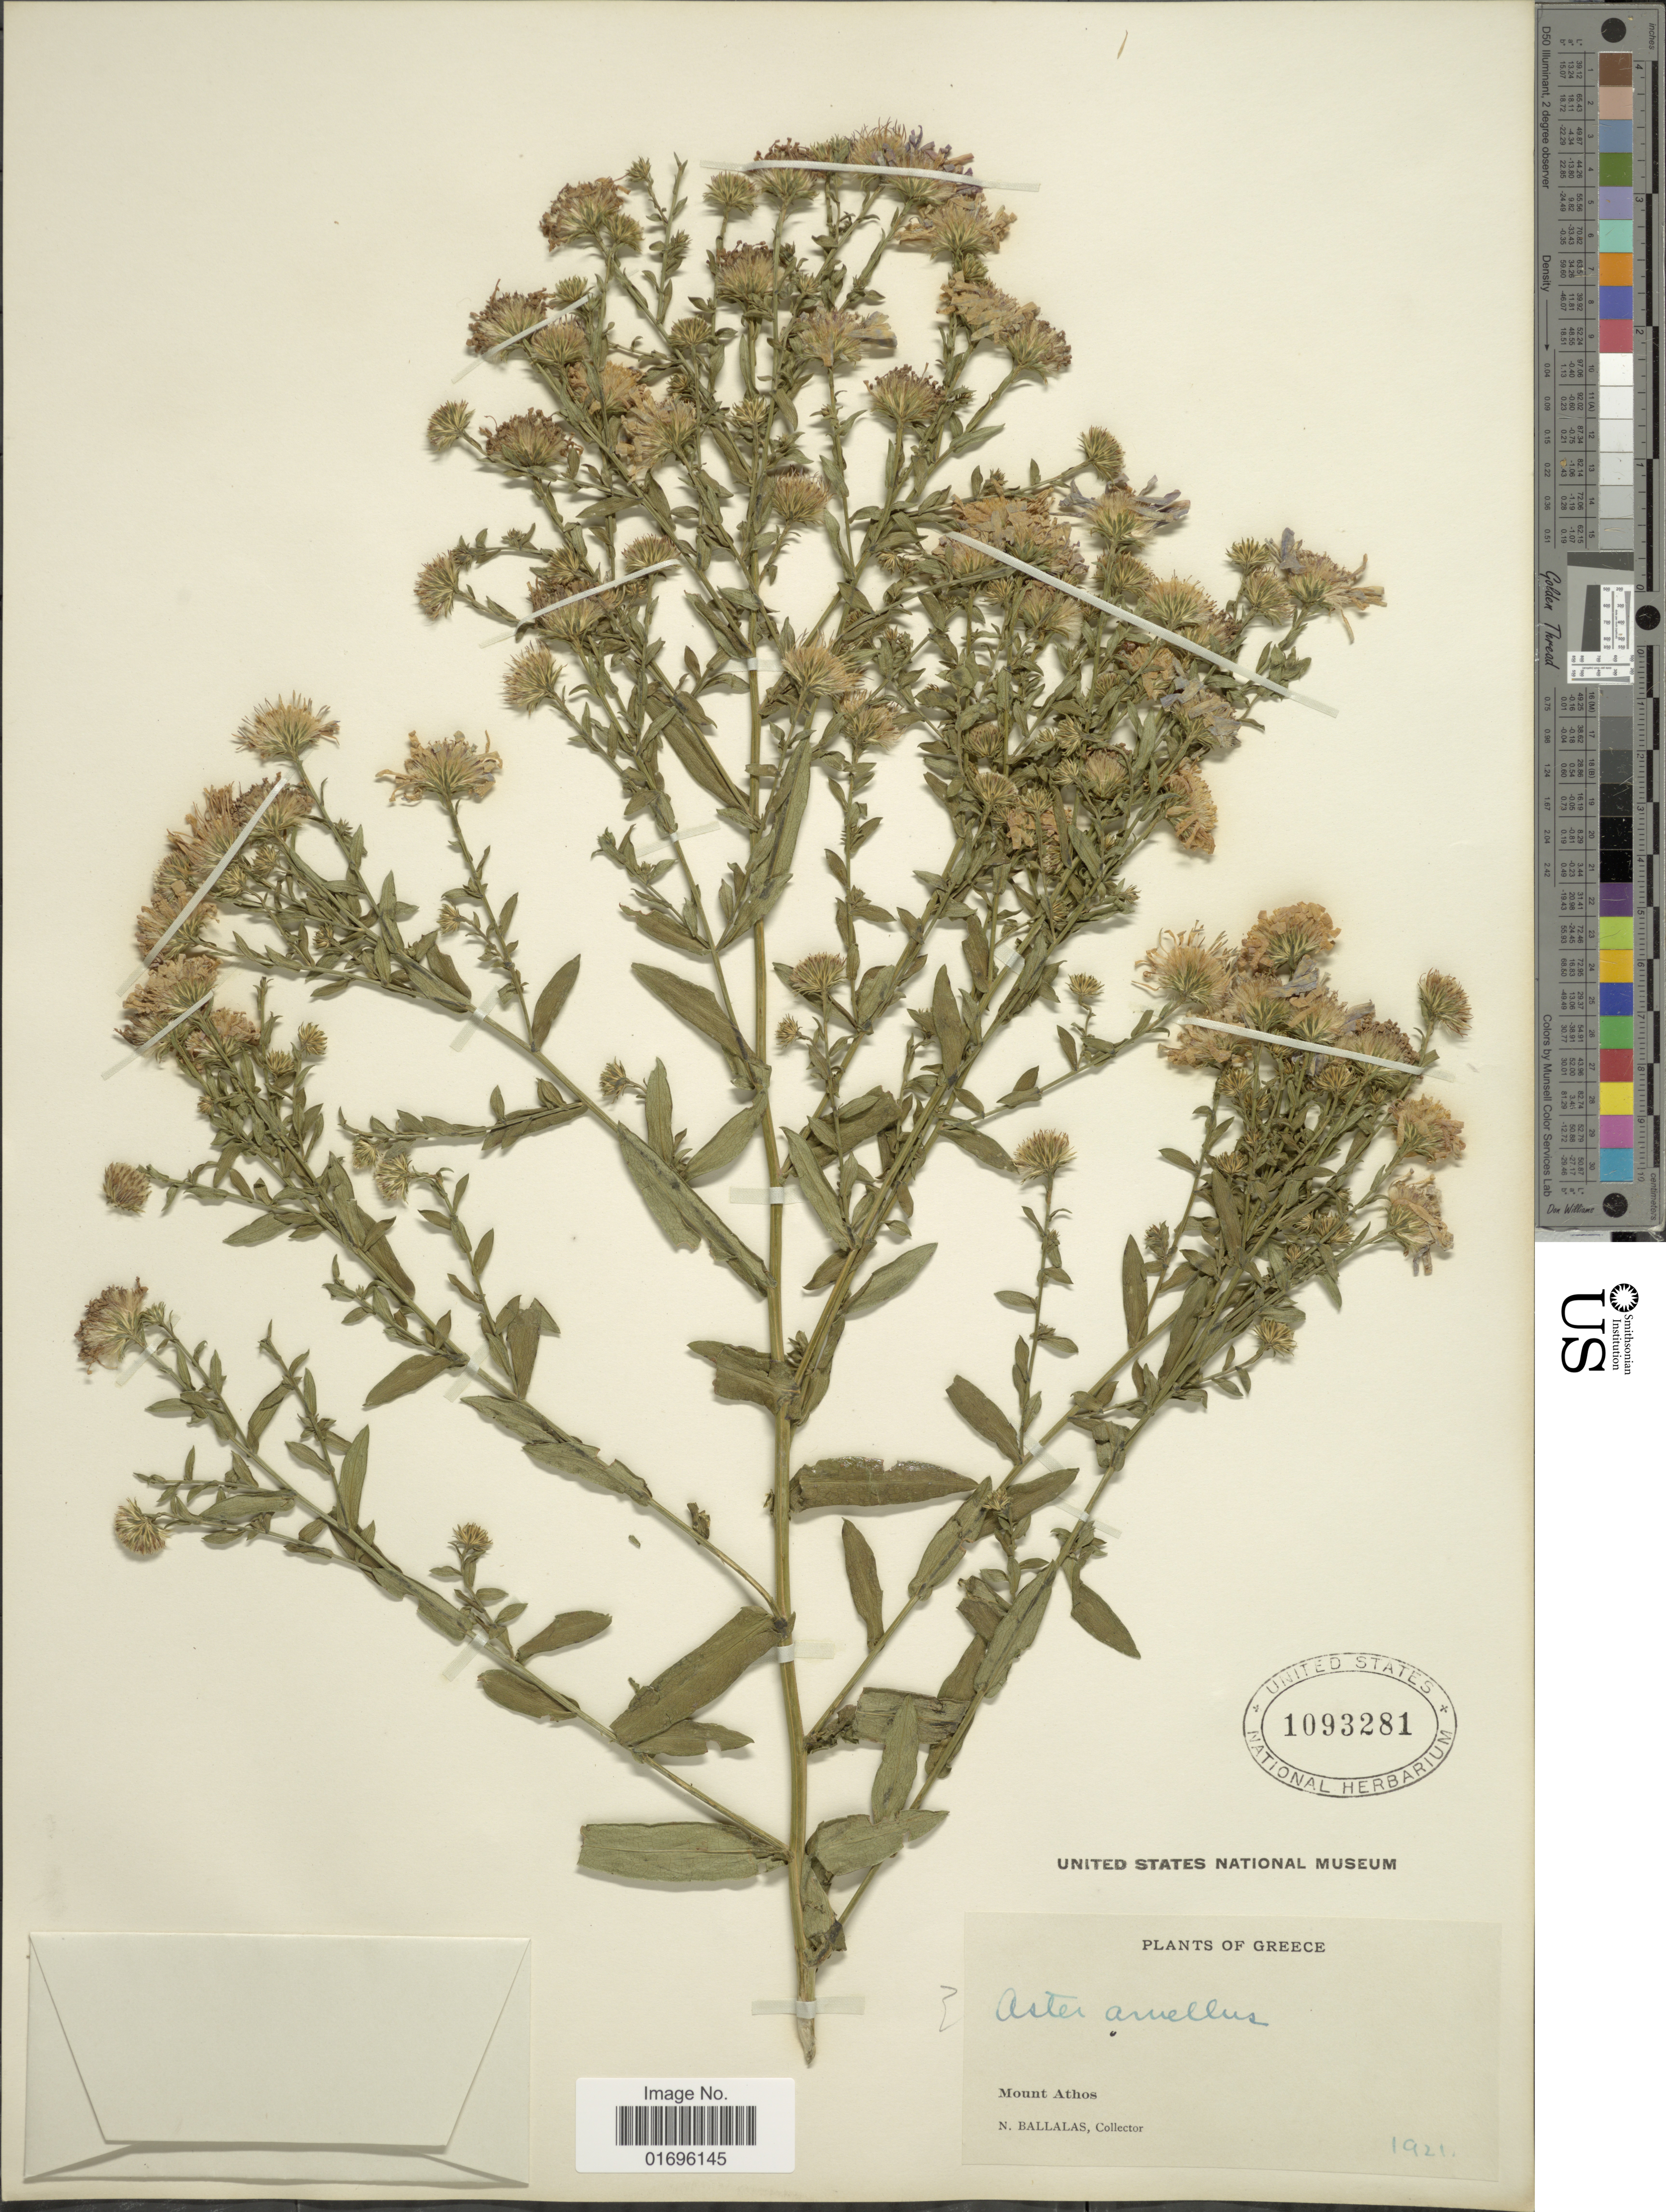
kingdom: Plantae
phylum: Tracheophyta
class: Magnoliopsida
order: Asterales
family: Asteraceae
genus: Aster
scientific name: Aster sp.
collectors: N. Ballalas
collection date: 1921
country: Greece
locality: Mount Athos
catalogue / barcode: US 1093281